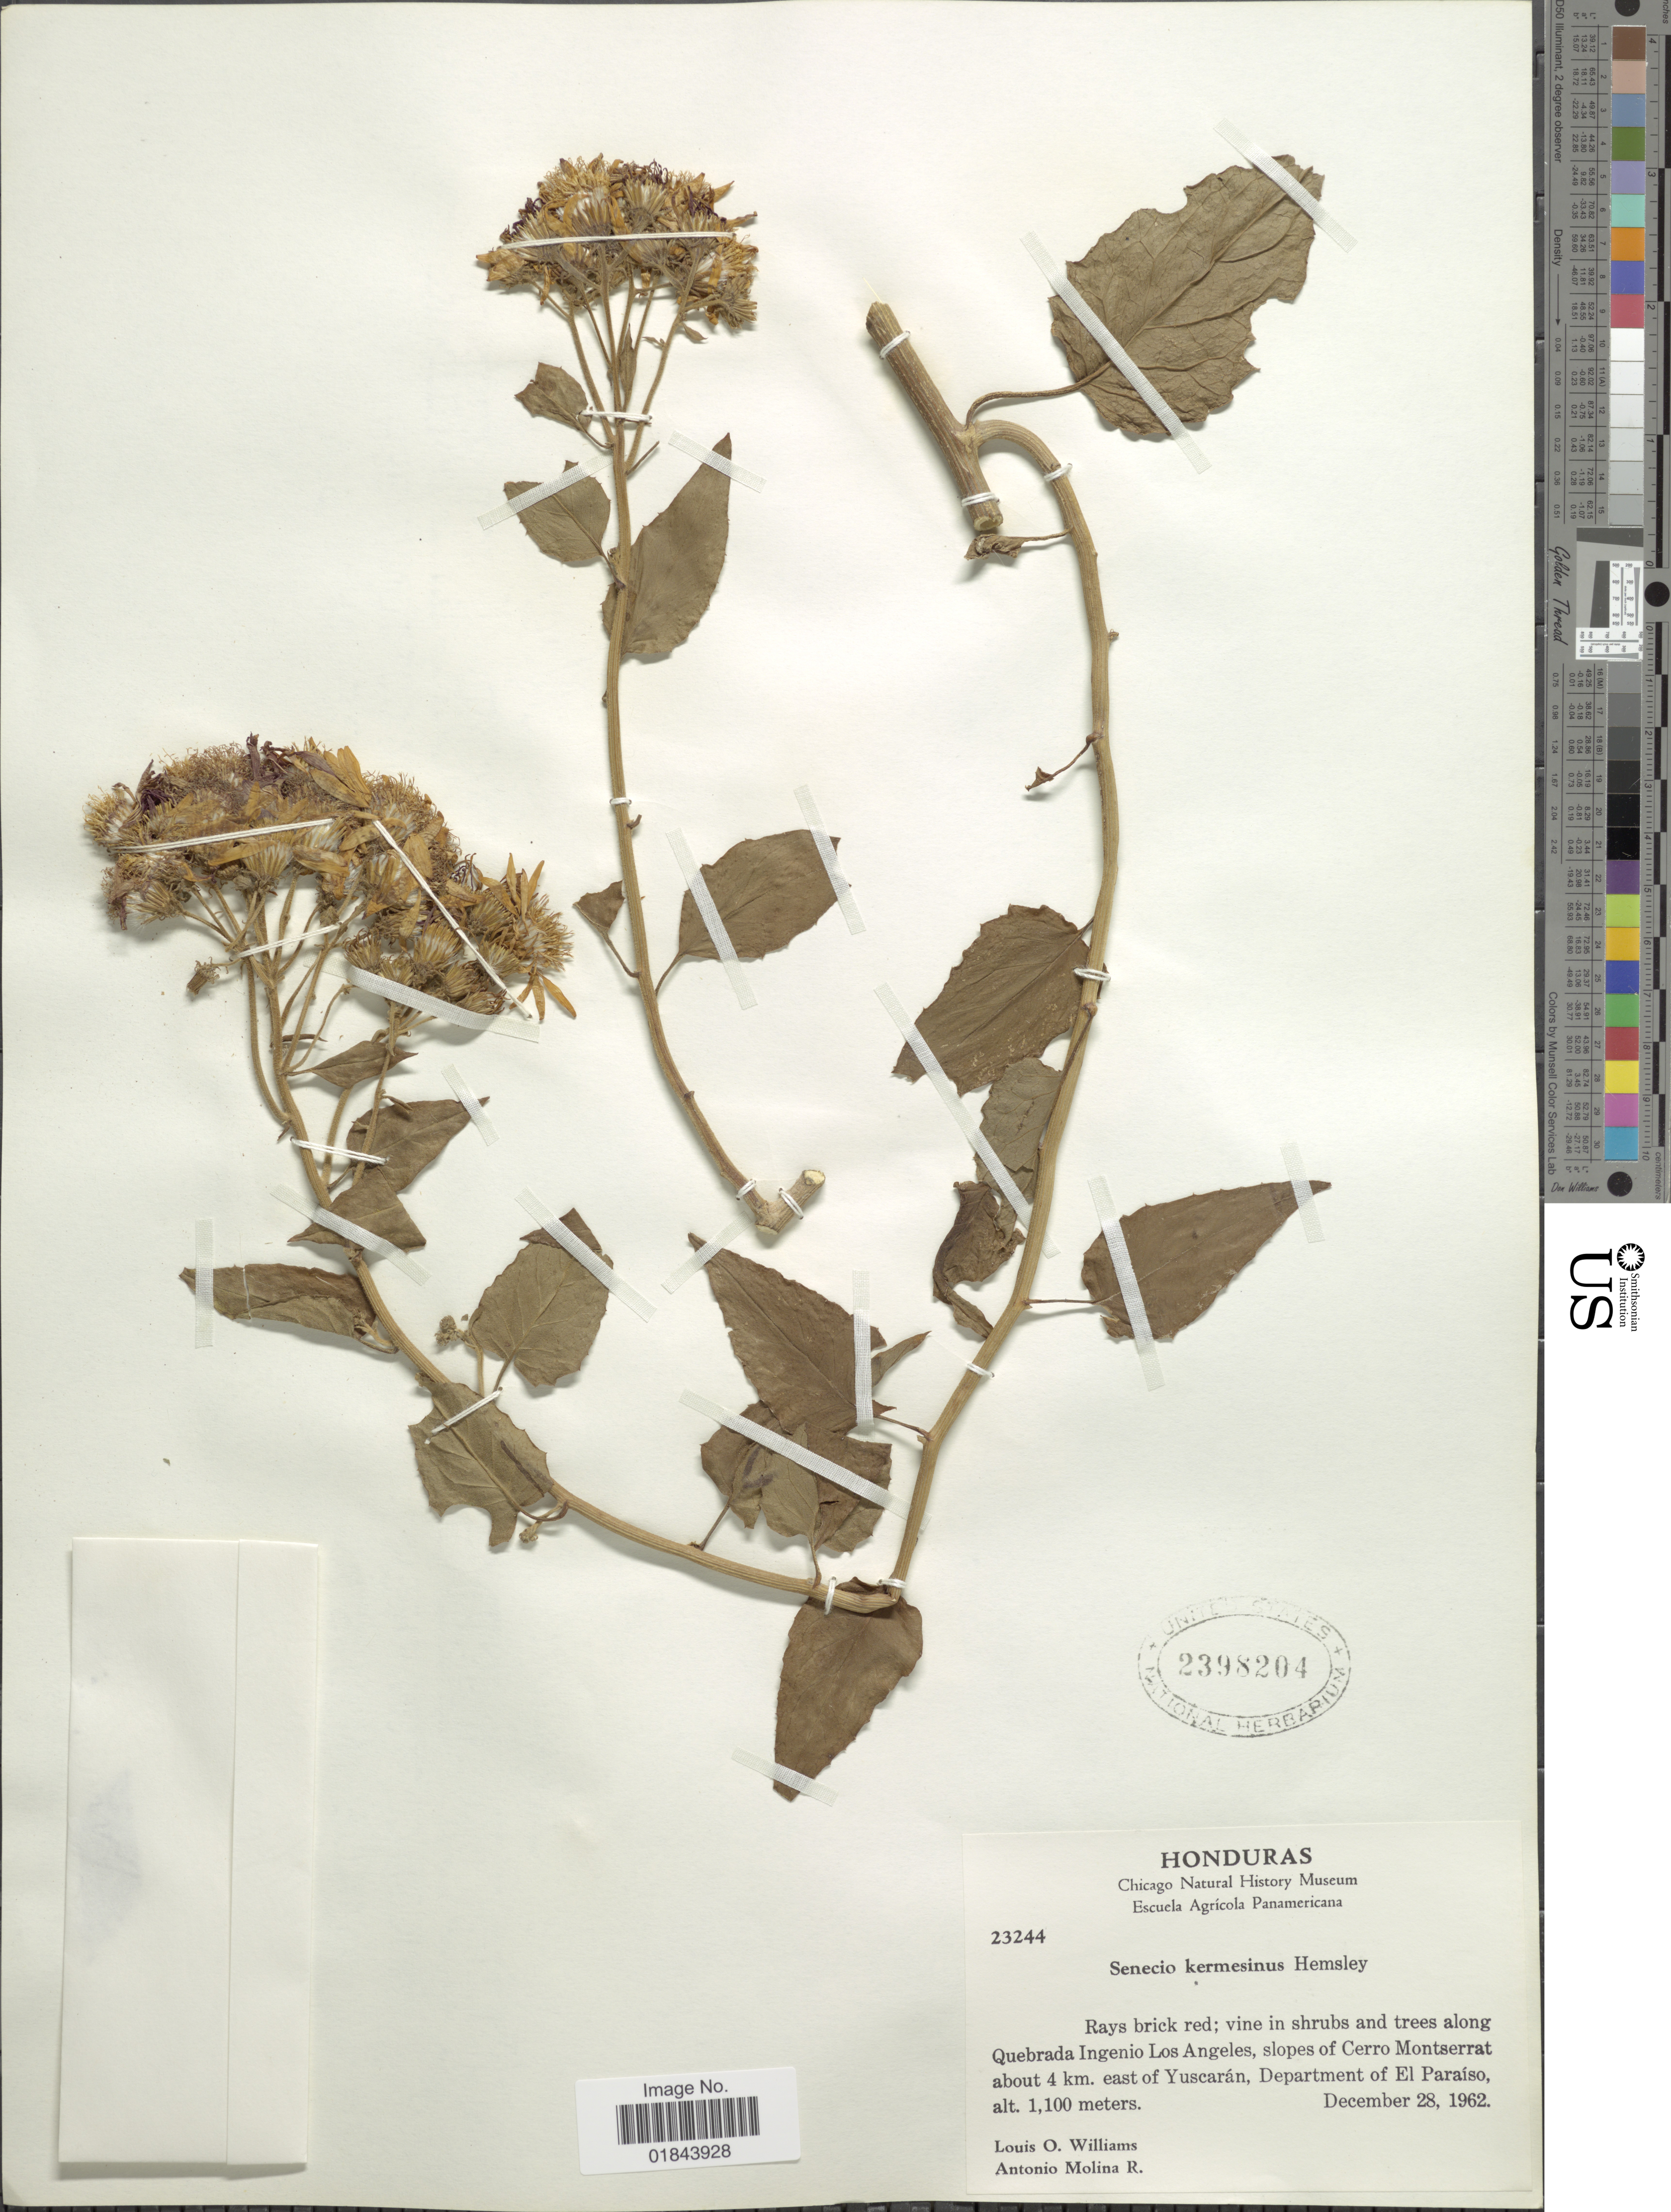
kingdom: Plantae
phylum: Tracheophyta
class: Magnoliopsida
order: Asterales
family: Asteraceae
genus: Pseudogynoxys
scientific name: Pseudogynoxys haenkei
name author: (DC.) Cabrera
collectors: L. O. Williams & A. Molina R.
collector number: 23244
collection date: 1962-12-28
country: Honduras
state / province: El Paraíso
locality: Rays brick red; vine in shrubs and trees along Quebrada Ingenio Los Angeles, slopes of Cerro Montserrat about 4 km. east of Yuscarán, Department of El Paraíso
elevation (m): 1100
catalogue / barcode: US 2398204